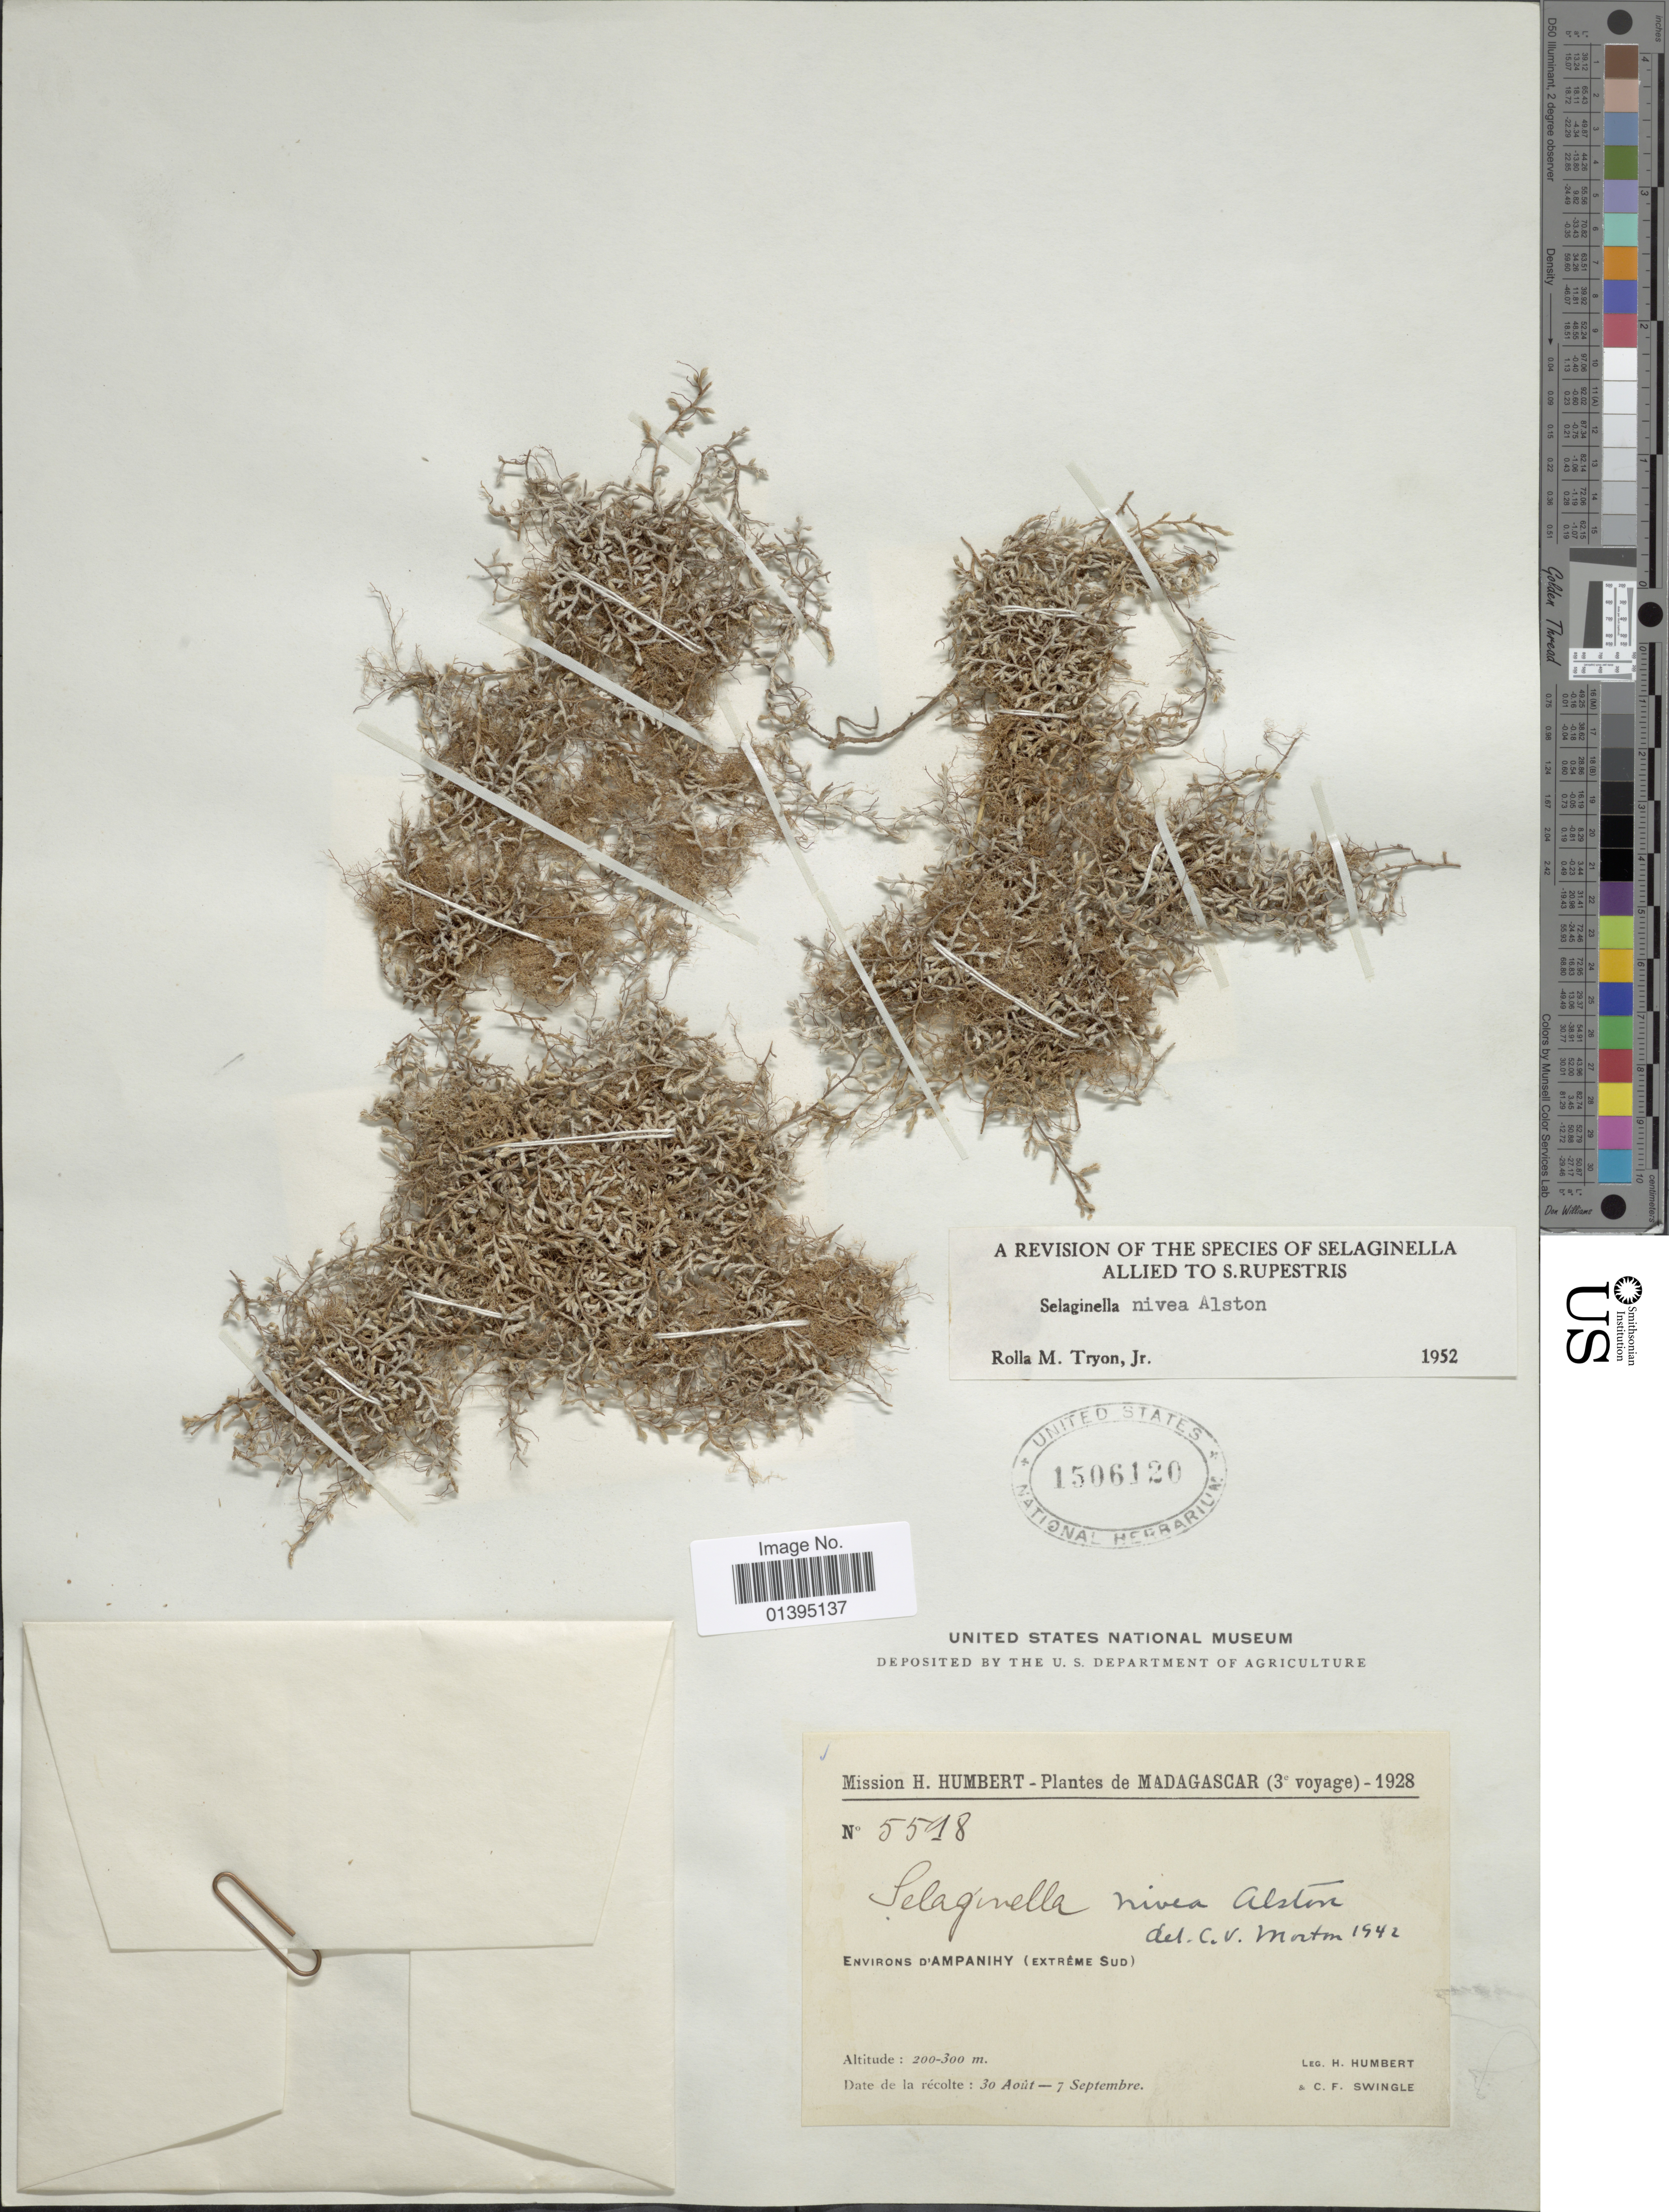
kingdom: Plantae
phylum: Tracheophyta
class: Lycopodiopsida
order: Selaginellales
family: Selaginellaceae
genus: Selaginella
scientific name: Selaginella nivea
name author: Alston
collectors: H. Humbert & C. Swingle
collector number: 5518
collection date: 1928-08-30/1928-09-07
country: Madagascar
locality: Enviorns d'Ampanihy (extreme Sud)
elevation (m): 200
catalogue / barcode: US 1506120